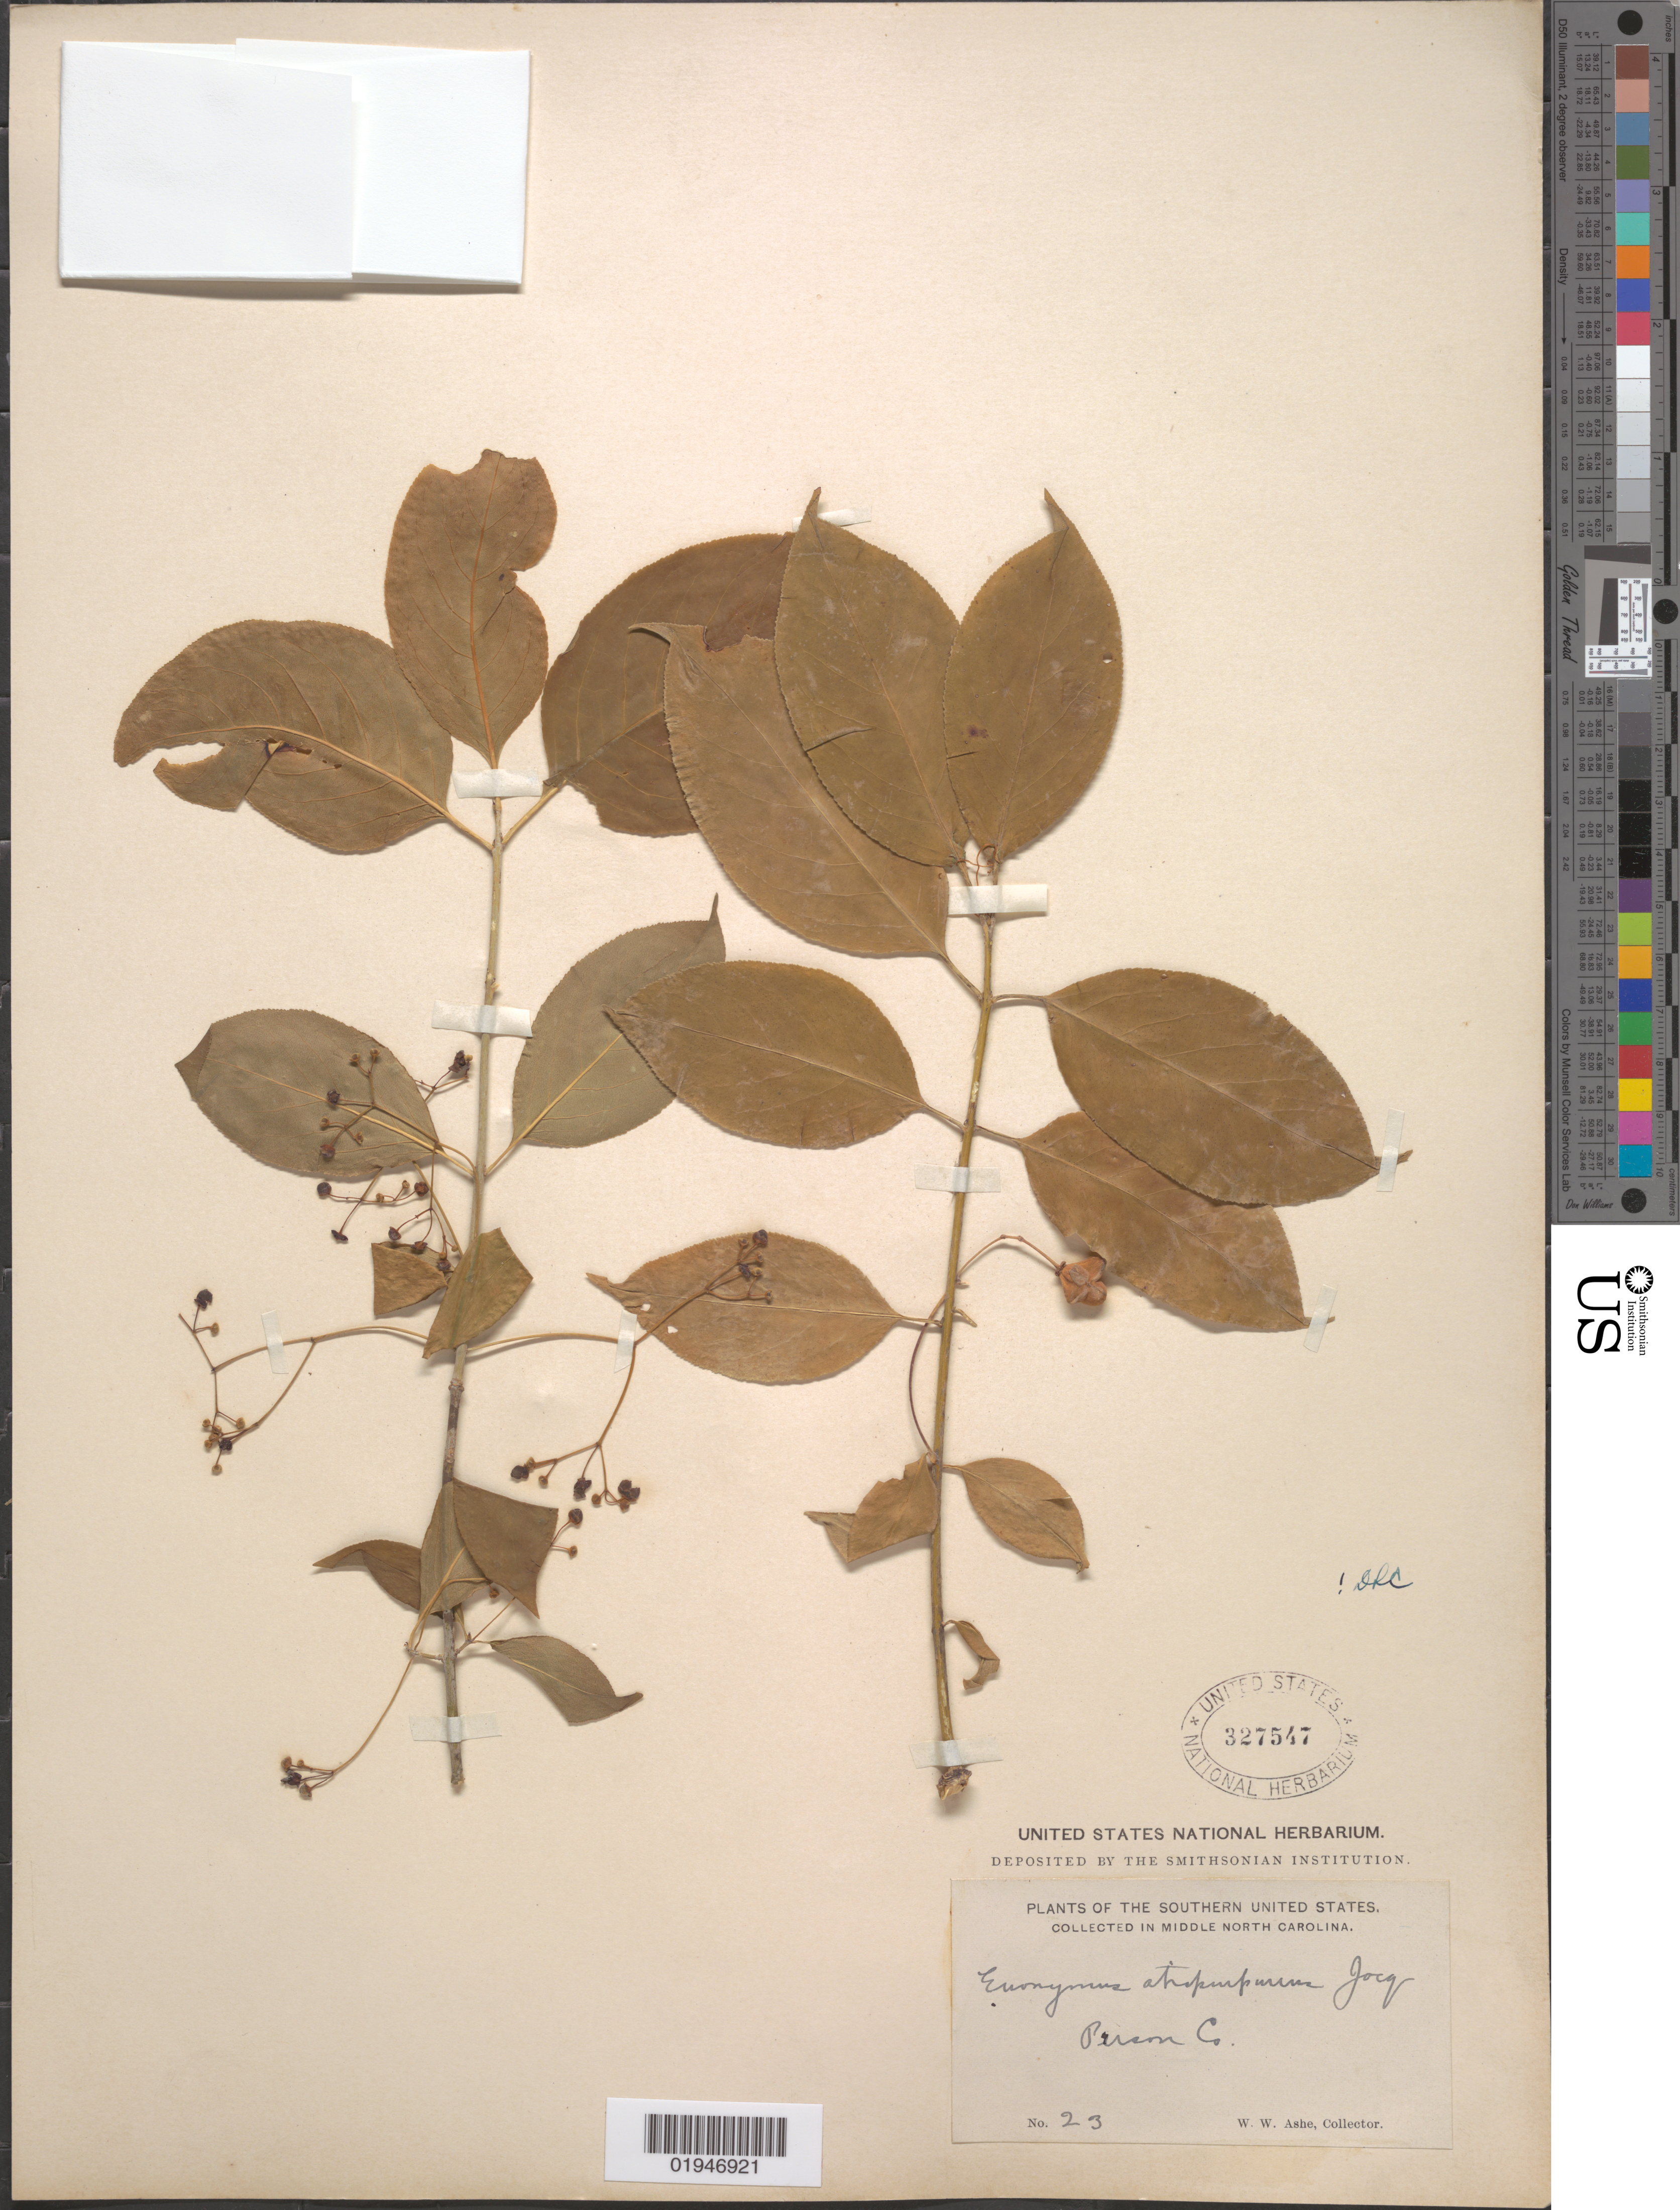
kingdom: Plantae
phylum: Tracheophyta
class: Magnoliopsida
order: Celastrales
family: Celastraceae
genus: Euonymus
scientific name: Euonymus atropurpureus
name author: Jacq.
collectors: W. W. Ashe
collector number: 23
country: United States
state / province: North Carolina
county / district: Person County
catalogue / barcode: US 327547